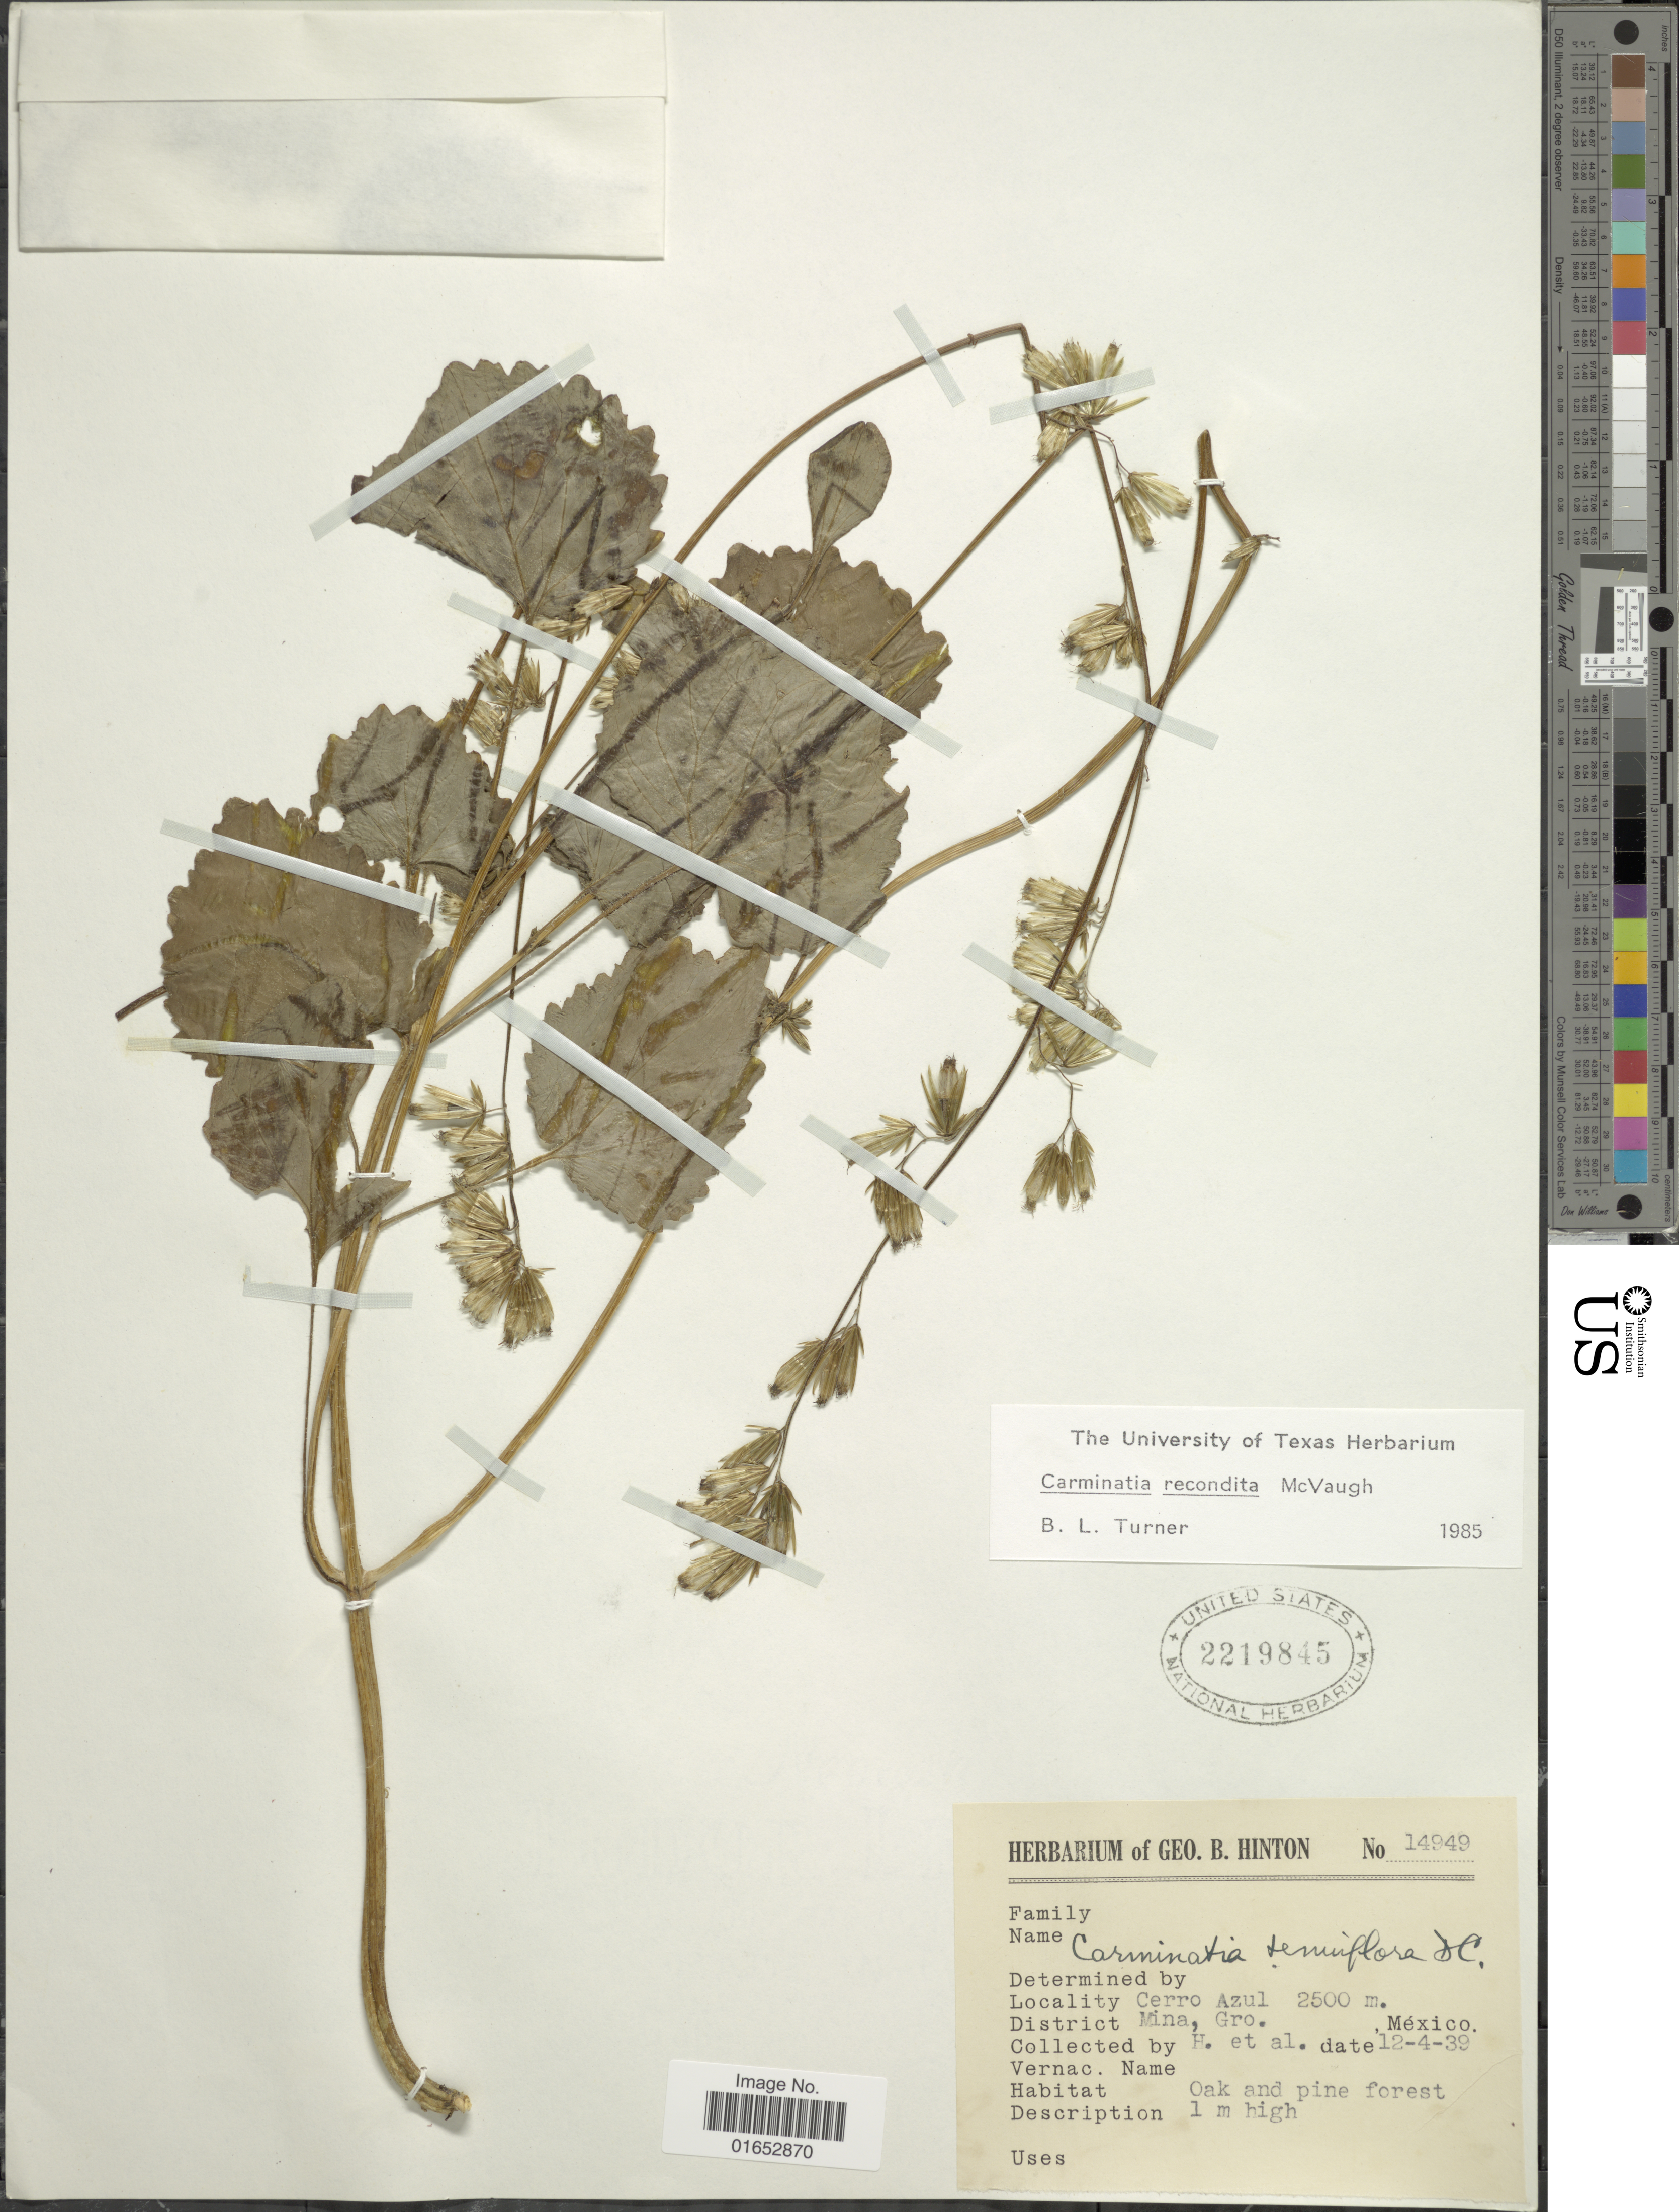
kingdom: Plantae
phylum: Tracheophyta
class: Magnoliopsida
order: Asterales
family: Asteraceae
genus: Carminatia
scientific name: Carminatia recondita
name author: McVaugh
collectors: G. B. Hinton & et al.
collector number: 14949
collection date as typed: Transcribed d/m/y: 12/4/39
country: Mexico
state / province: Guerrero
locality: Cerro Azul, District Mina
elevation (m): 2500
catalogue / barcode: US 2219845